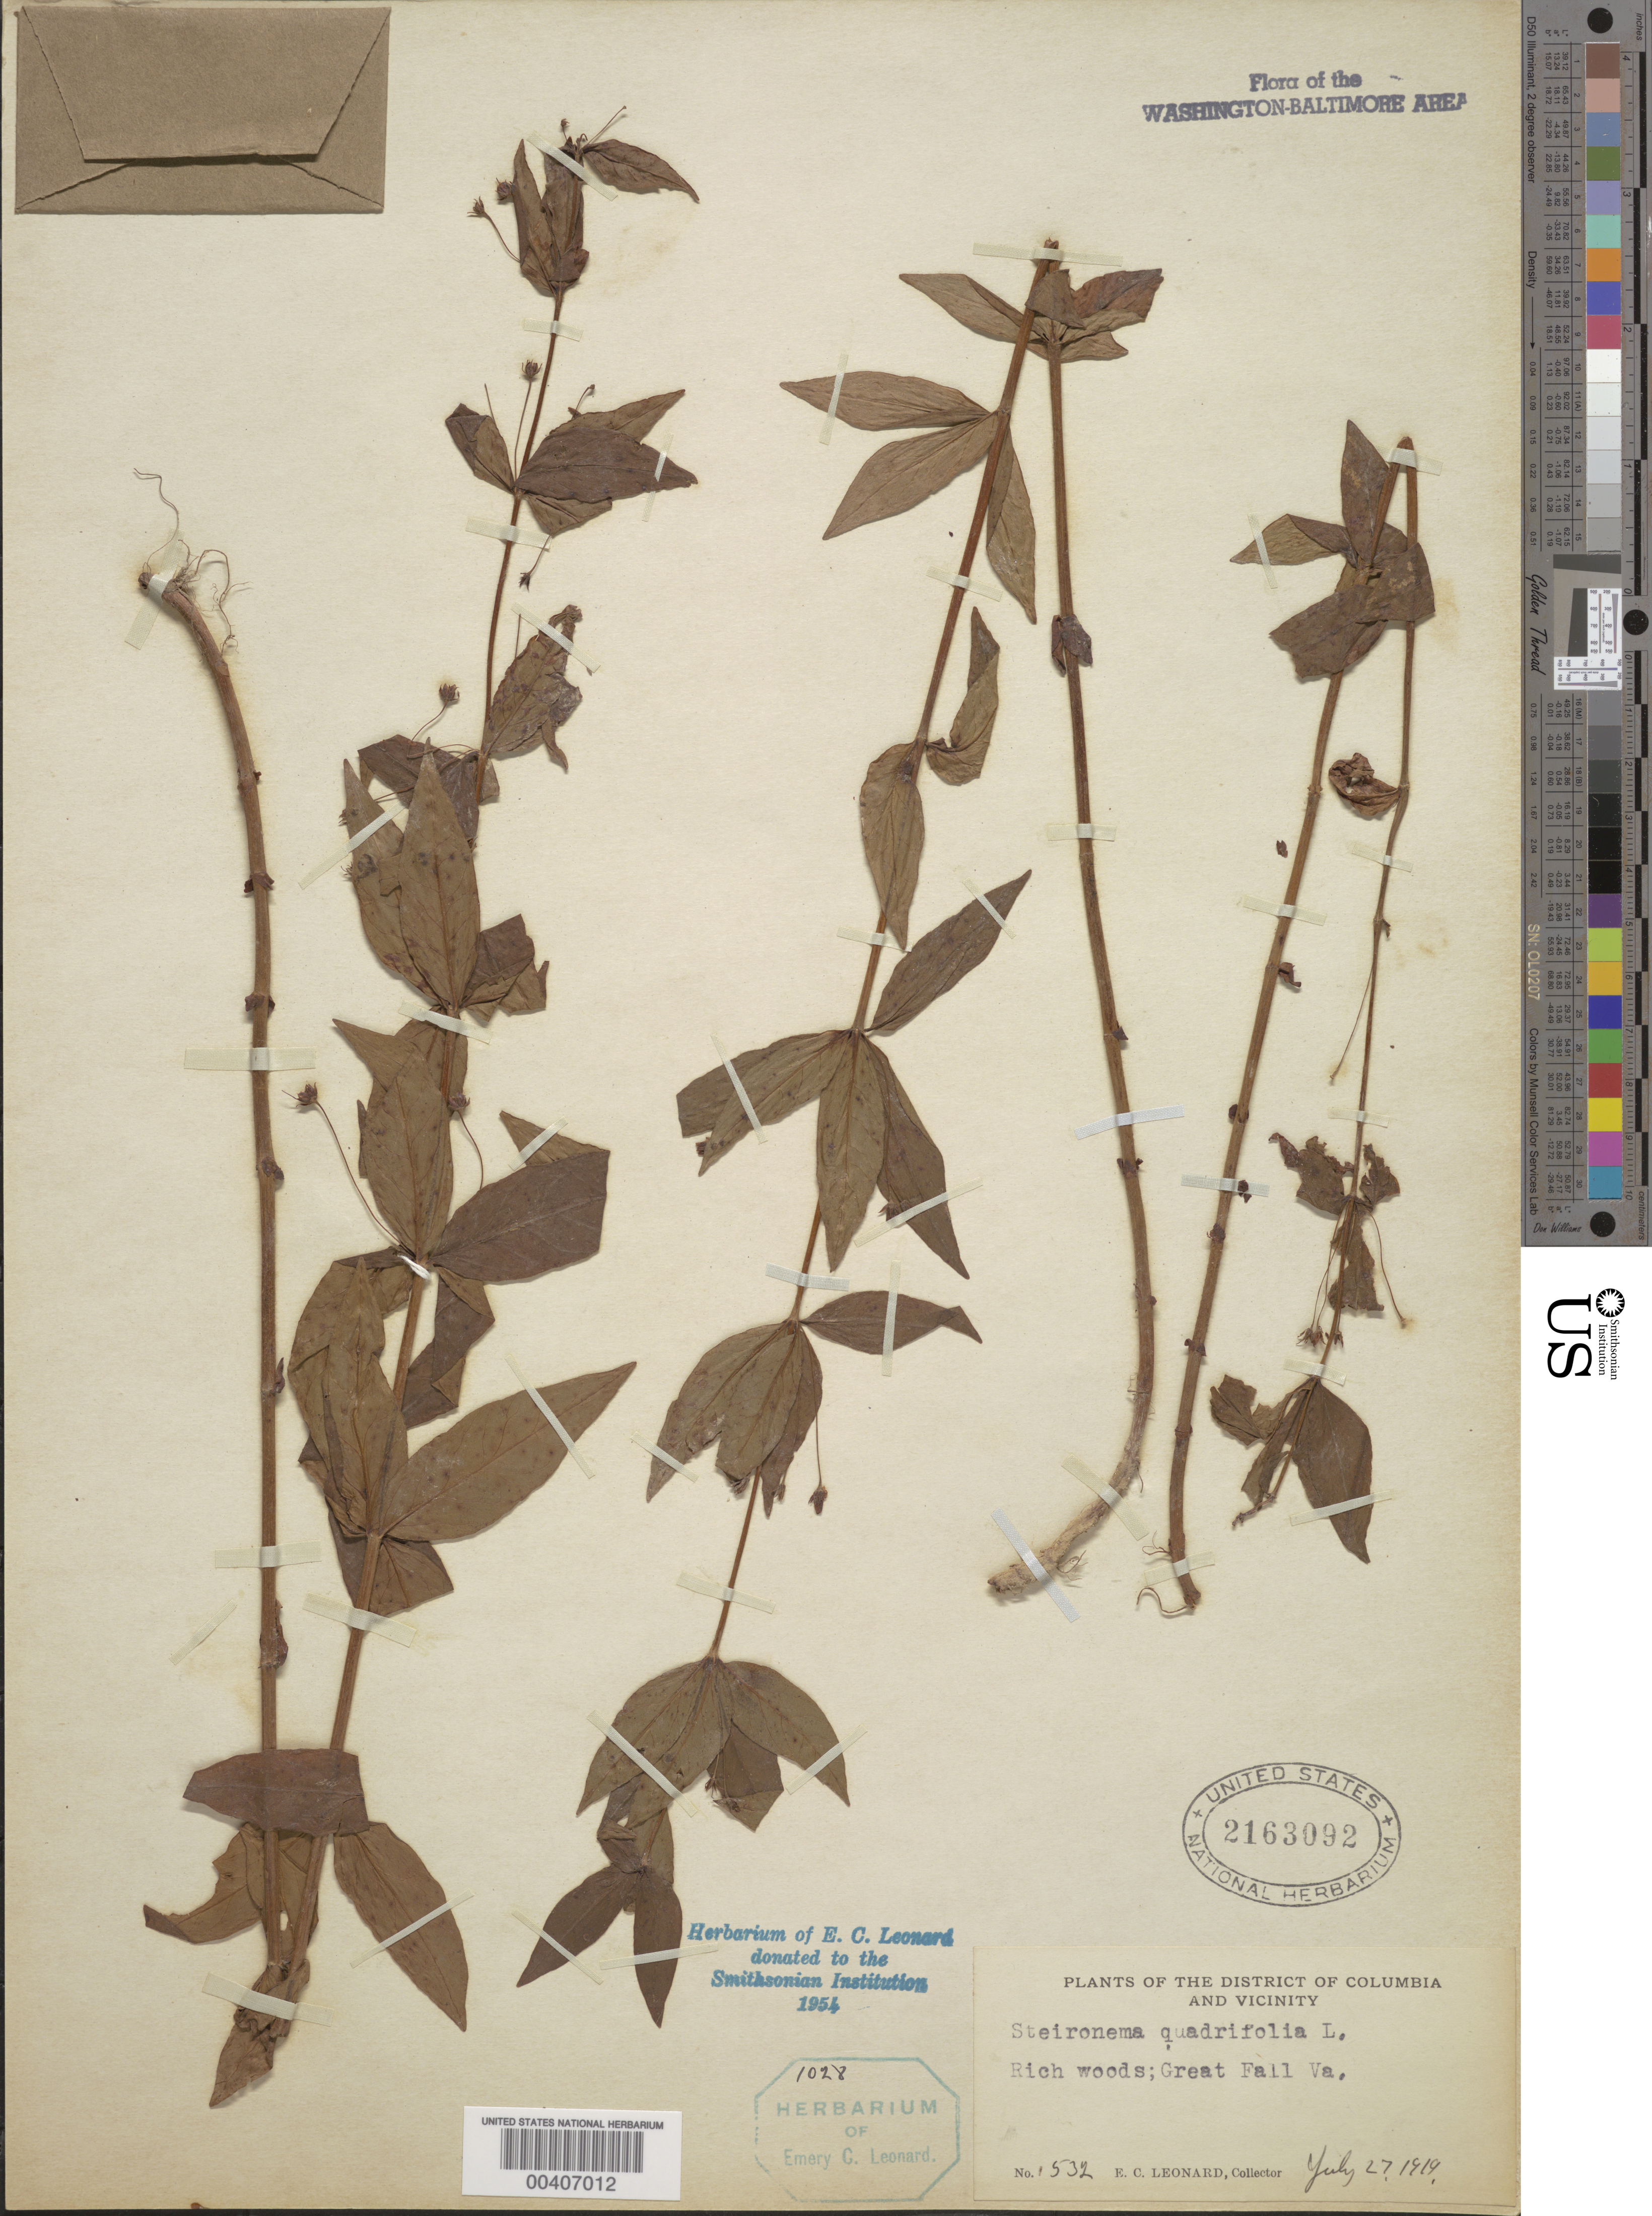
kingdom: Plantae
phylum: Tracheophyta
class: Magnoliopsida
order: Ericales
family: Primulaceae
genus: Lysimachia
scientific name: Lysimachia quadrifolia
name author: L.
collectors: E. C. Leonard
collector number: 532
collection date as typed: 27 Jul 1919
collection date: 1919-07-27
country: United States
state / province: Virginia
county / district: Fairfax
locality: Great Falls C. and O. Canal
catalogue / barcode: US 2163092